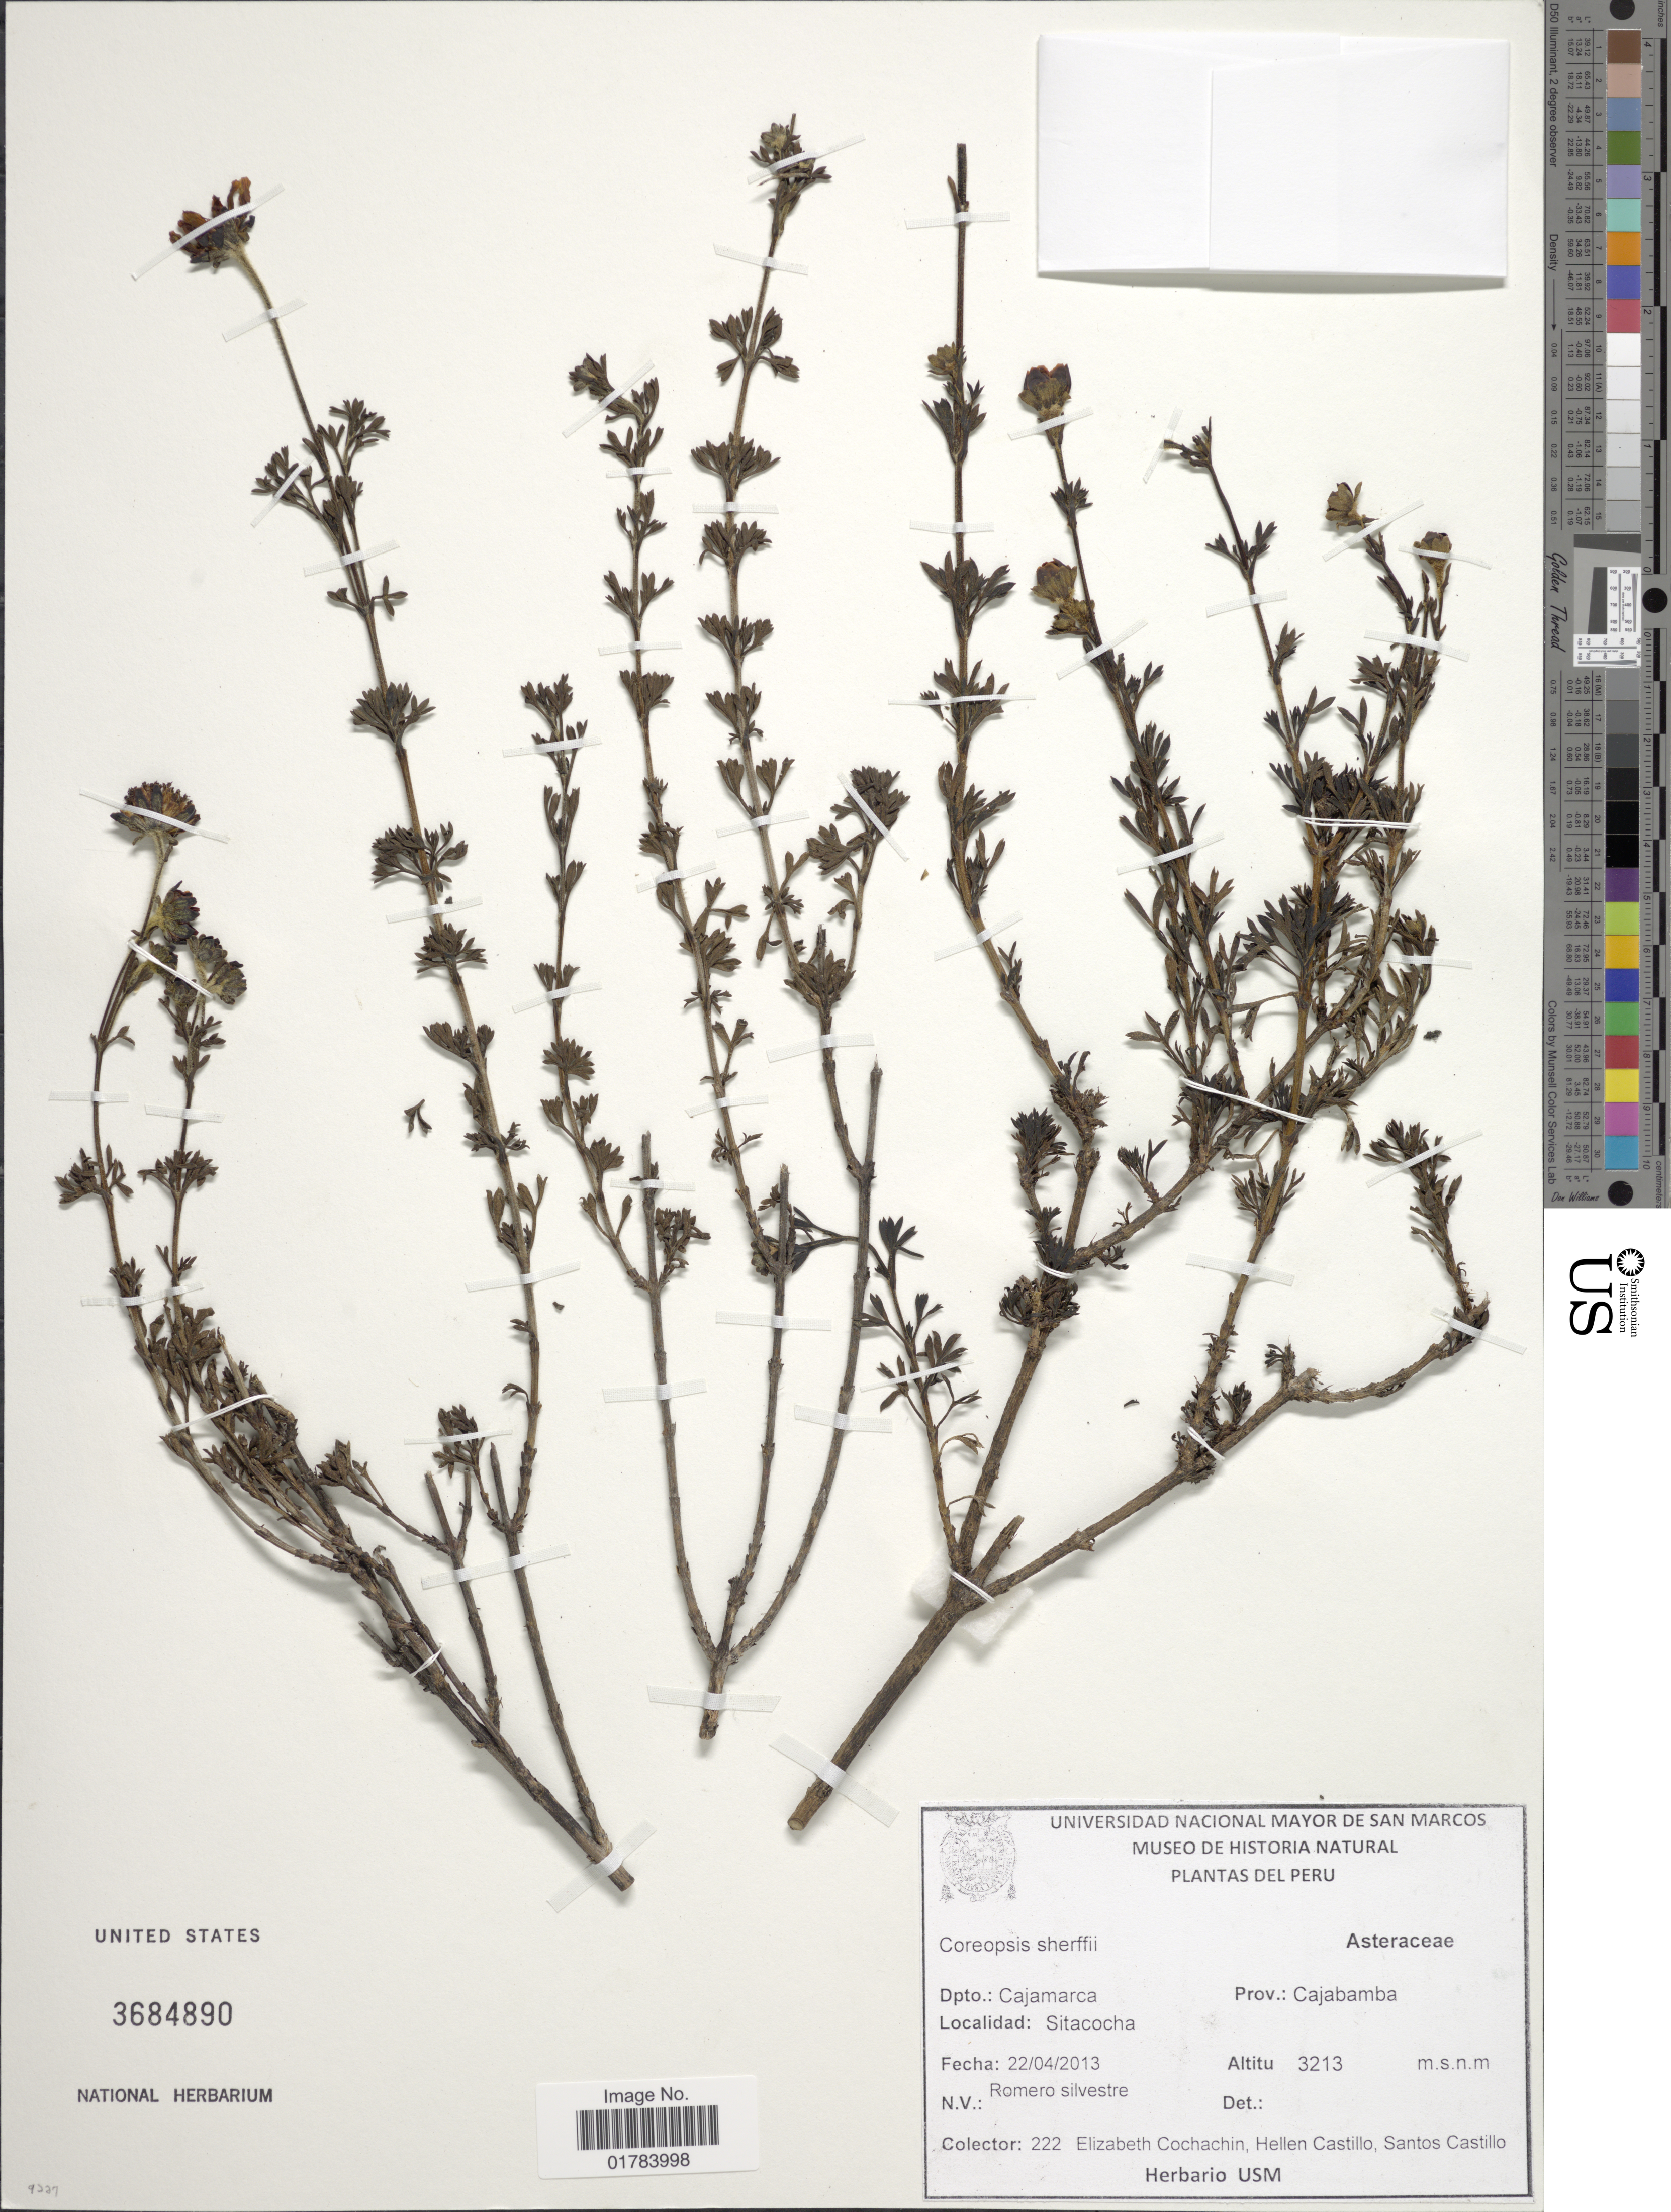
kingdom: Plantae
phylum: Tracheophyta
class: Magnoliopsida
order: Asterales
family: Asteraceae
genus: Coreopsis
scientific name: Coreopsis sherffii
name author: S.F. Blake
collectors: E. Cochachin Guerrero, H. Castillo & S. Castillo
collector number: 222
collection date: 2013-04-22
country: Peru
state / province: Cajamarca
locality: Prov. Cajamarca, Sitacocha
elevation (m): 3213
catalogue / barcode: US 3684890